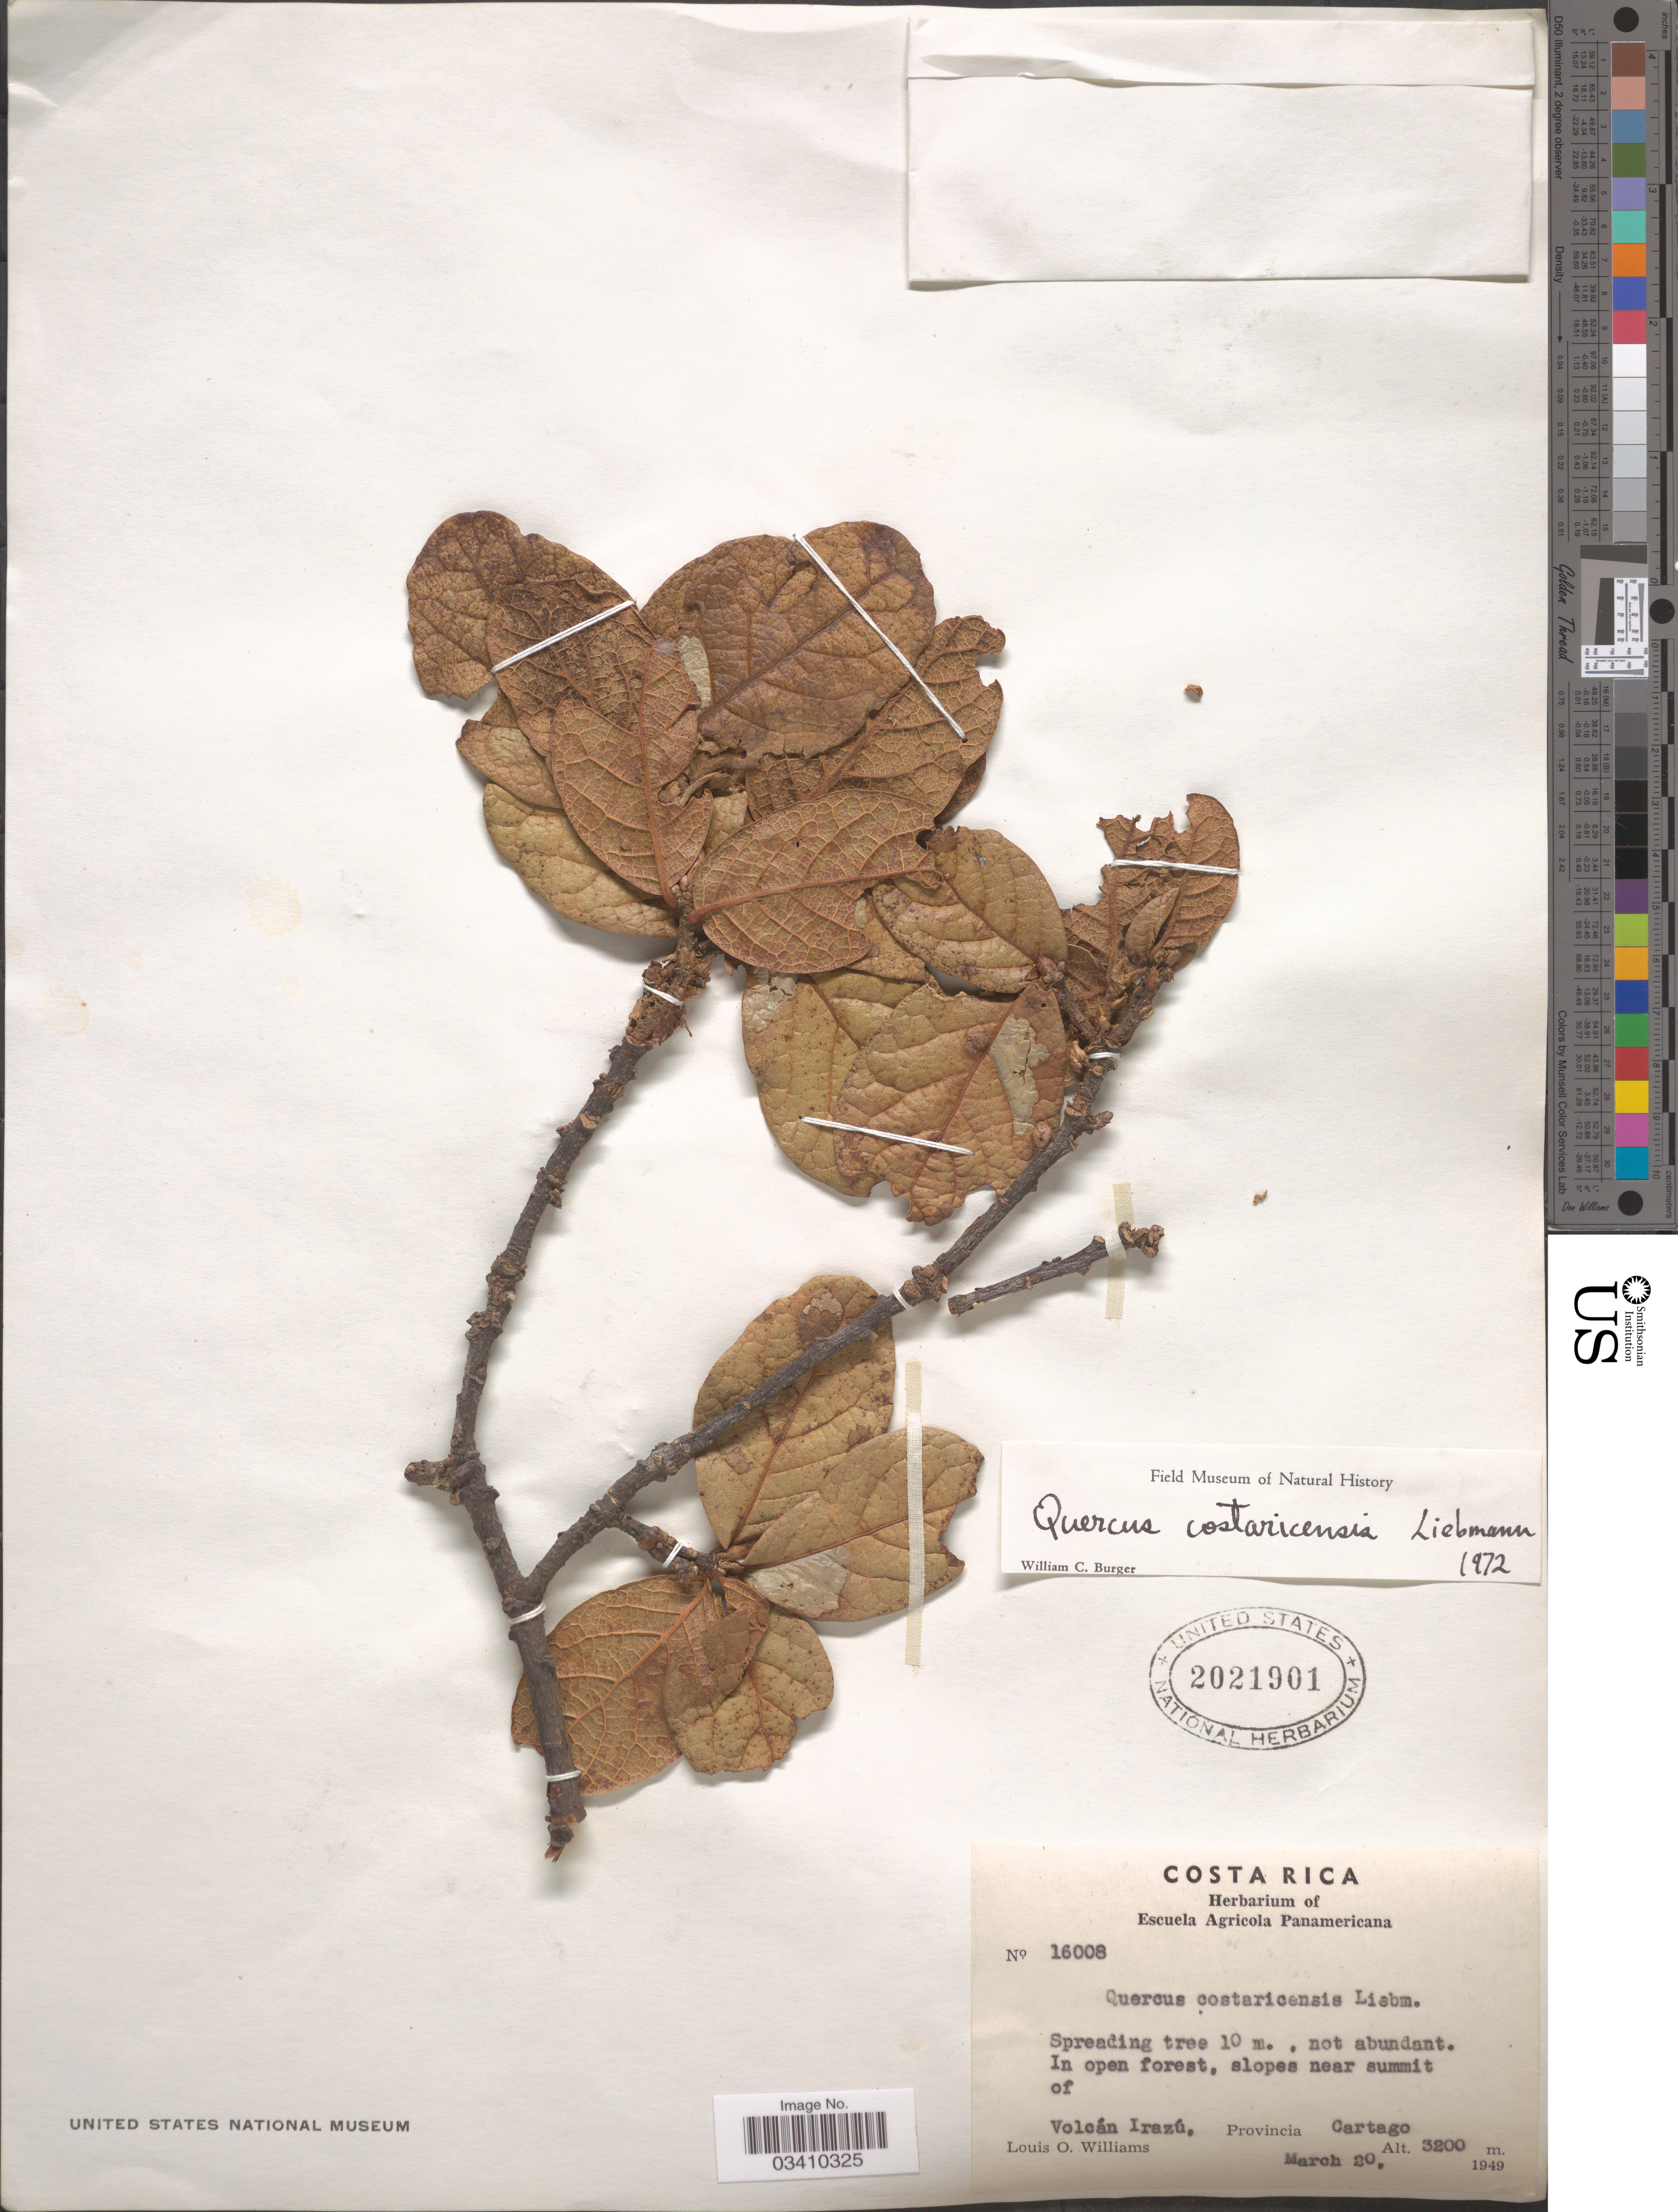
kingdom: Plantae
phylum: Tracheophyta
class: Magnoliopsida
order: Fagales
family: Fagaceae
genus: Quercus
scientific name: Quercus costaricensis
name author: Liebm.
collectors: L. O. Williams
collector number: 16008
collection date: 1949-03-20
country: Costa Rica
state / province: Cartago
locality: Slopes near summit of Volcán Irazú.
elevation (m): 3200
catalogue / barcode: US 2021901